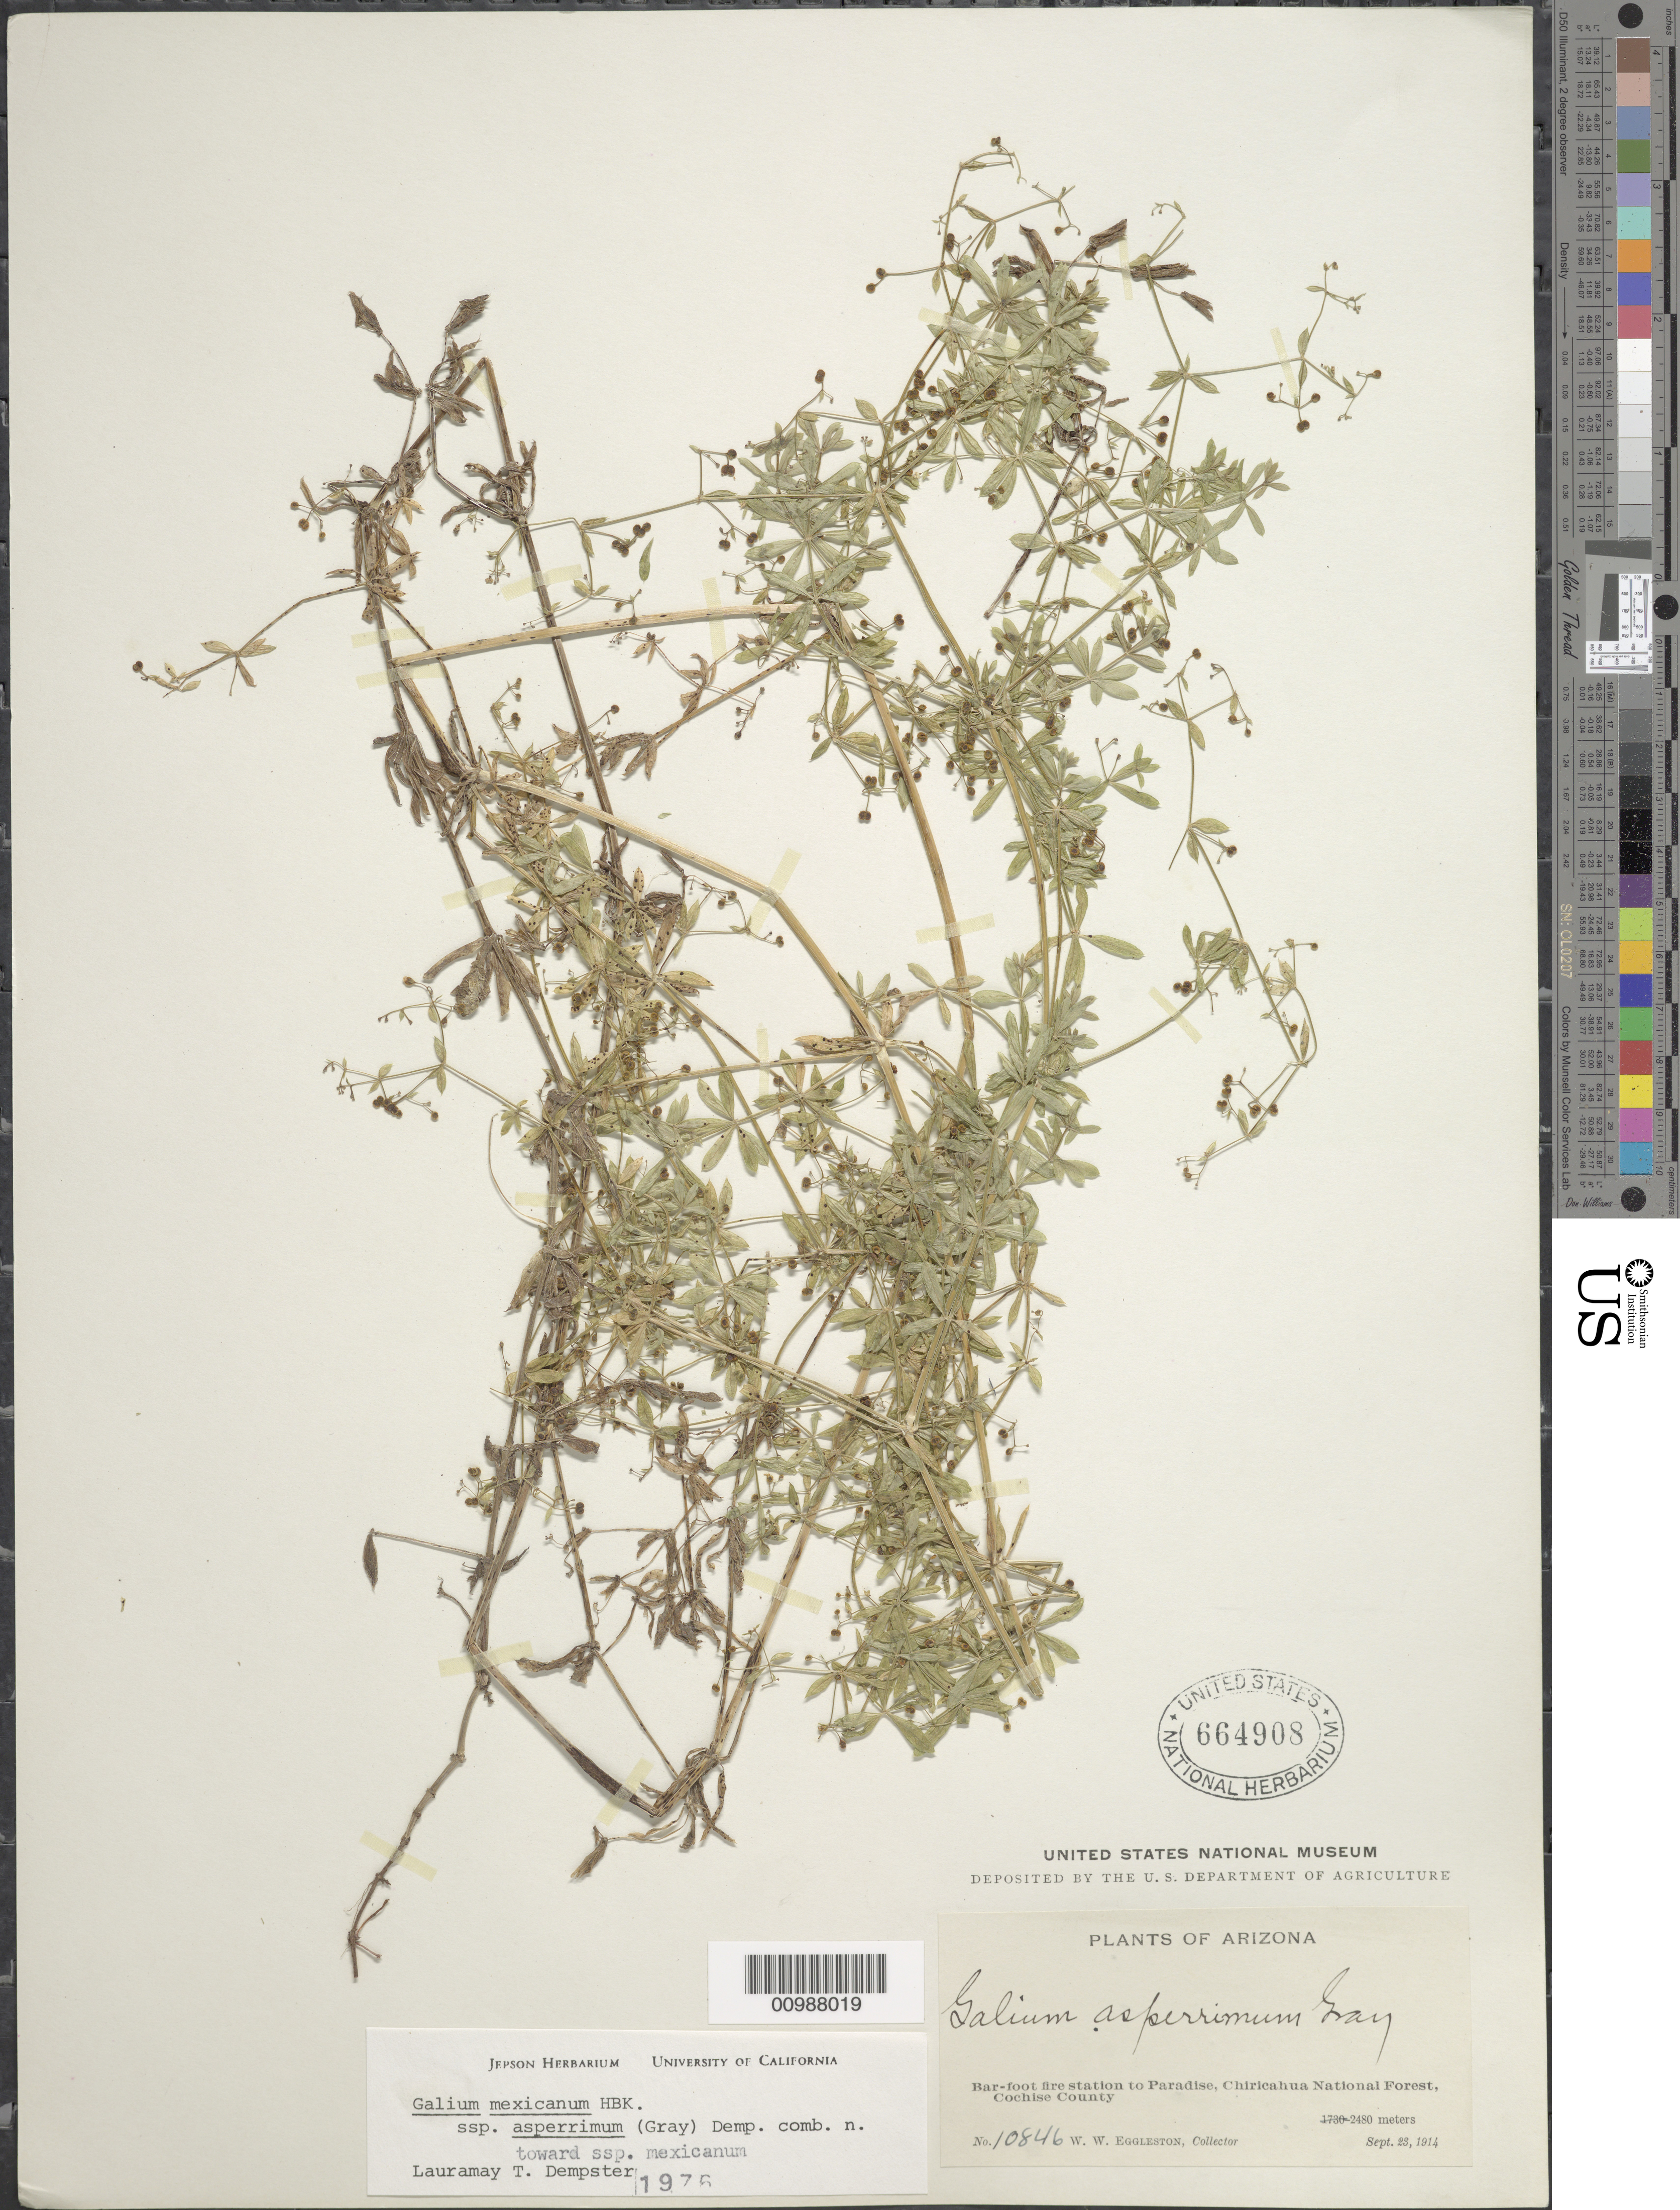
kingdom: Plantae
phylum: Tracheophyta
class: Magnoliopsida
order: Gentianales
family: Rubiaceae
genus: Galium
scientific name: Galium mexicanum subsp. asperrimum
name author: (A. Gray) Dempster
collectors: W. W. Eggleston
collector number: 10846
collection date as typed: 23 Sep 1914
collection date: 1914-09-23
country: United States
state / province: Arizona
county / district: Cochise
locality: Bar-foot fire station to Paradise, Chiricahua National Forest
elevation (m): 2480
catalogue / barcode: US 664908